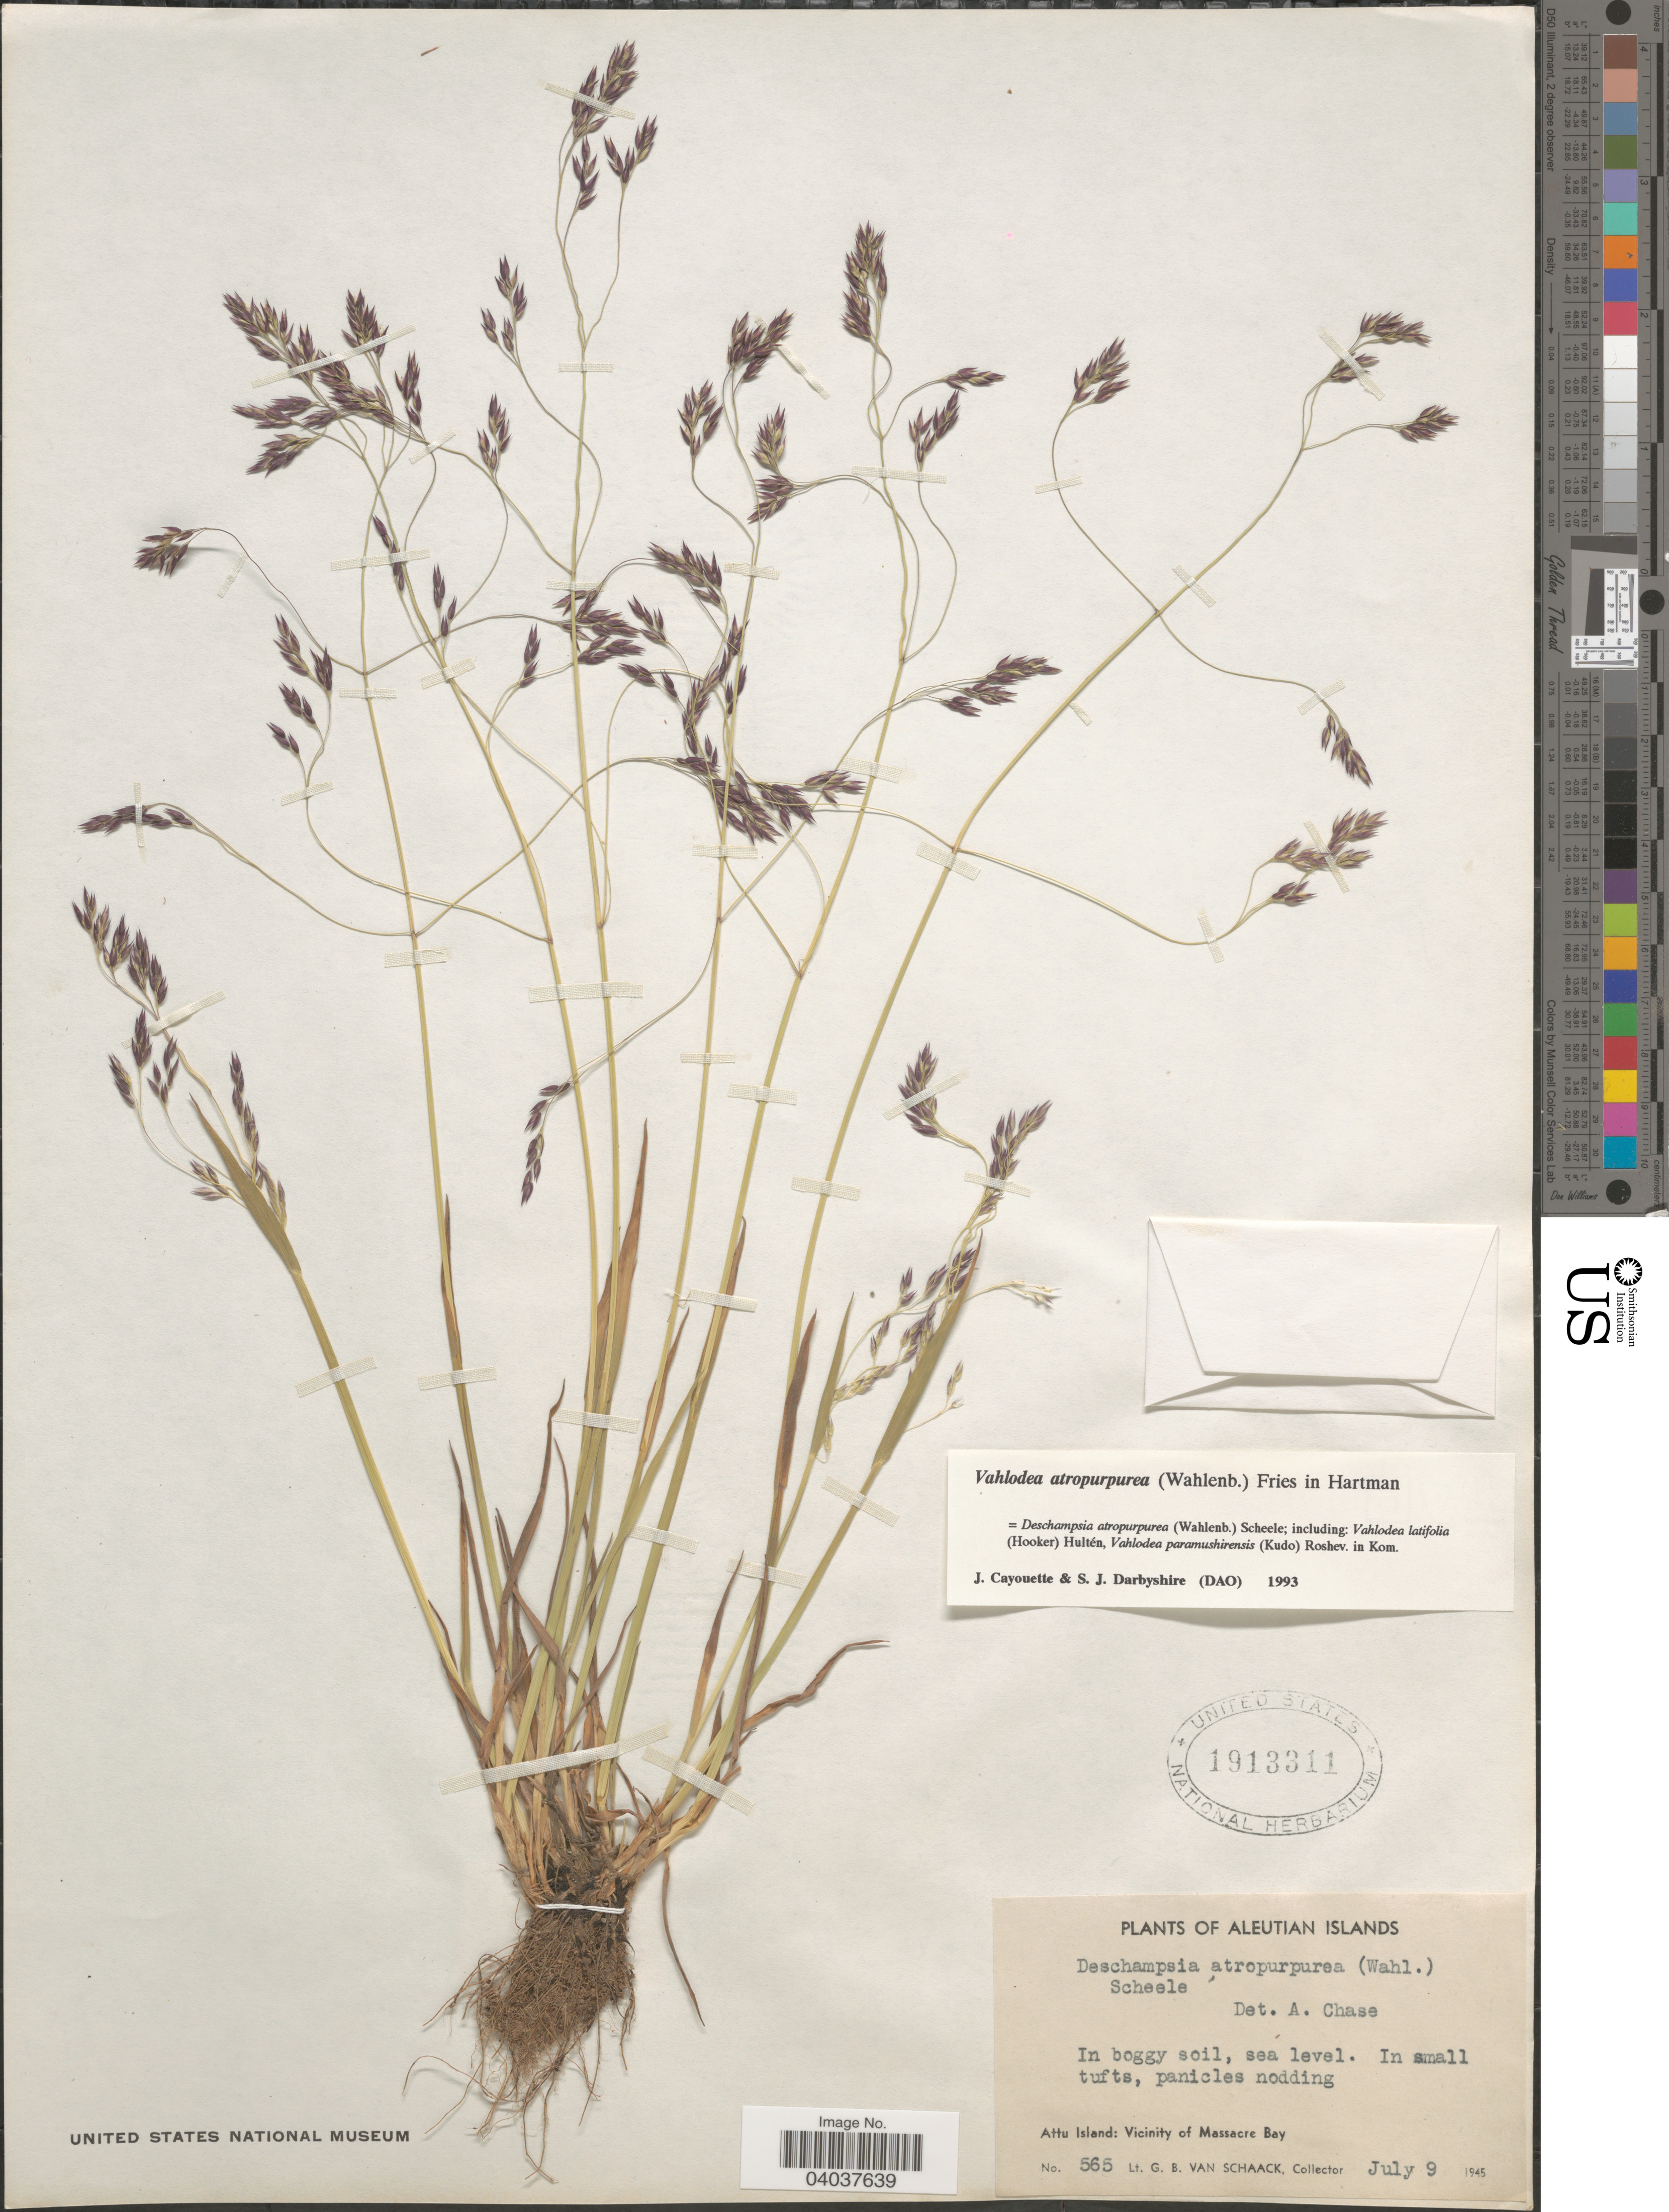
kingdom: Plantae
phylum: Tracheophyta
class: Liliopsida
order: Poales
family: Poaceae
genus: Vahlodea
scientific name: Vahlodea atropurpurea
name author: (Wahlenb.) Fr. ex Hartm.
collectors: G. Van Schaack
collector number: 565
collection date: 1945-07-09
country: United States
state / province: Alaska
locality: Aleutian Islands. Attu Islan: Vicinity of Massacre Bay.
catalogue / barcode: US 1913311